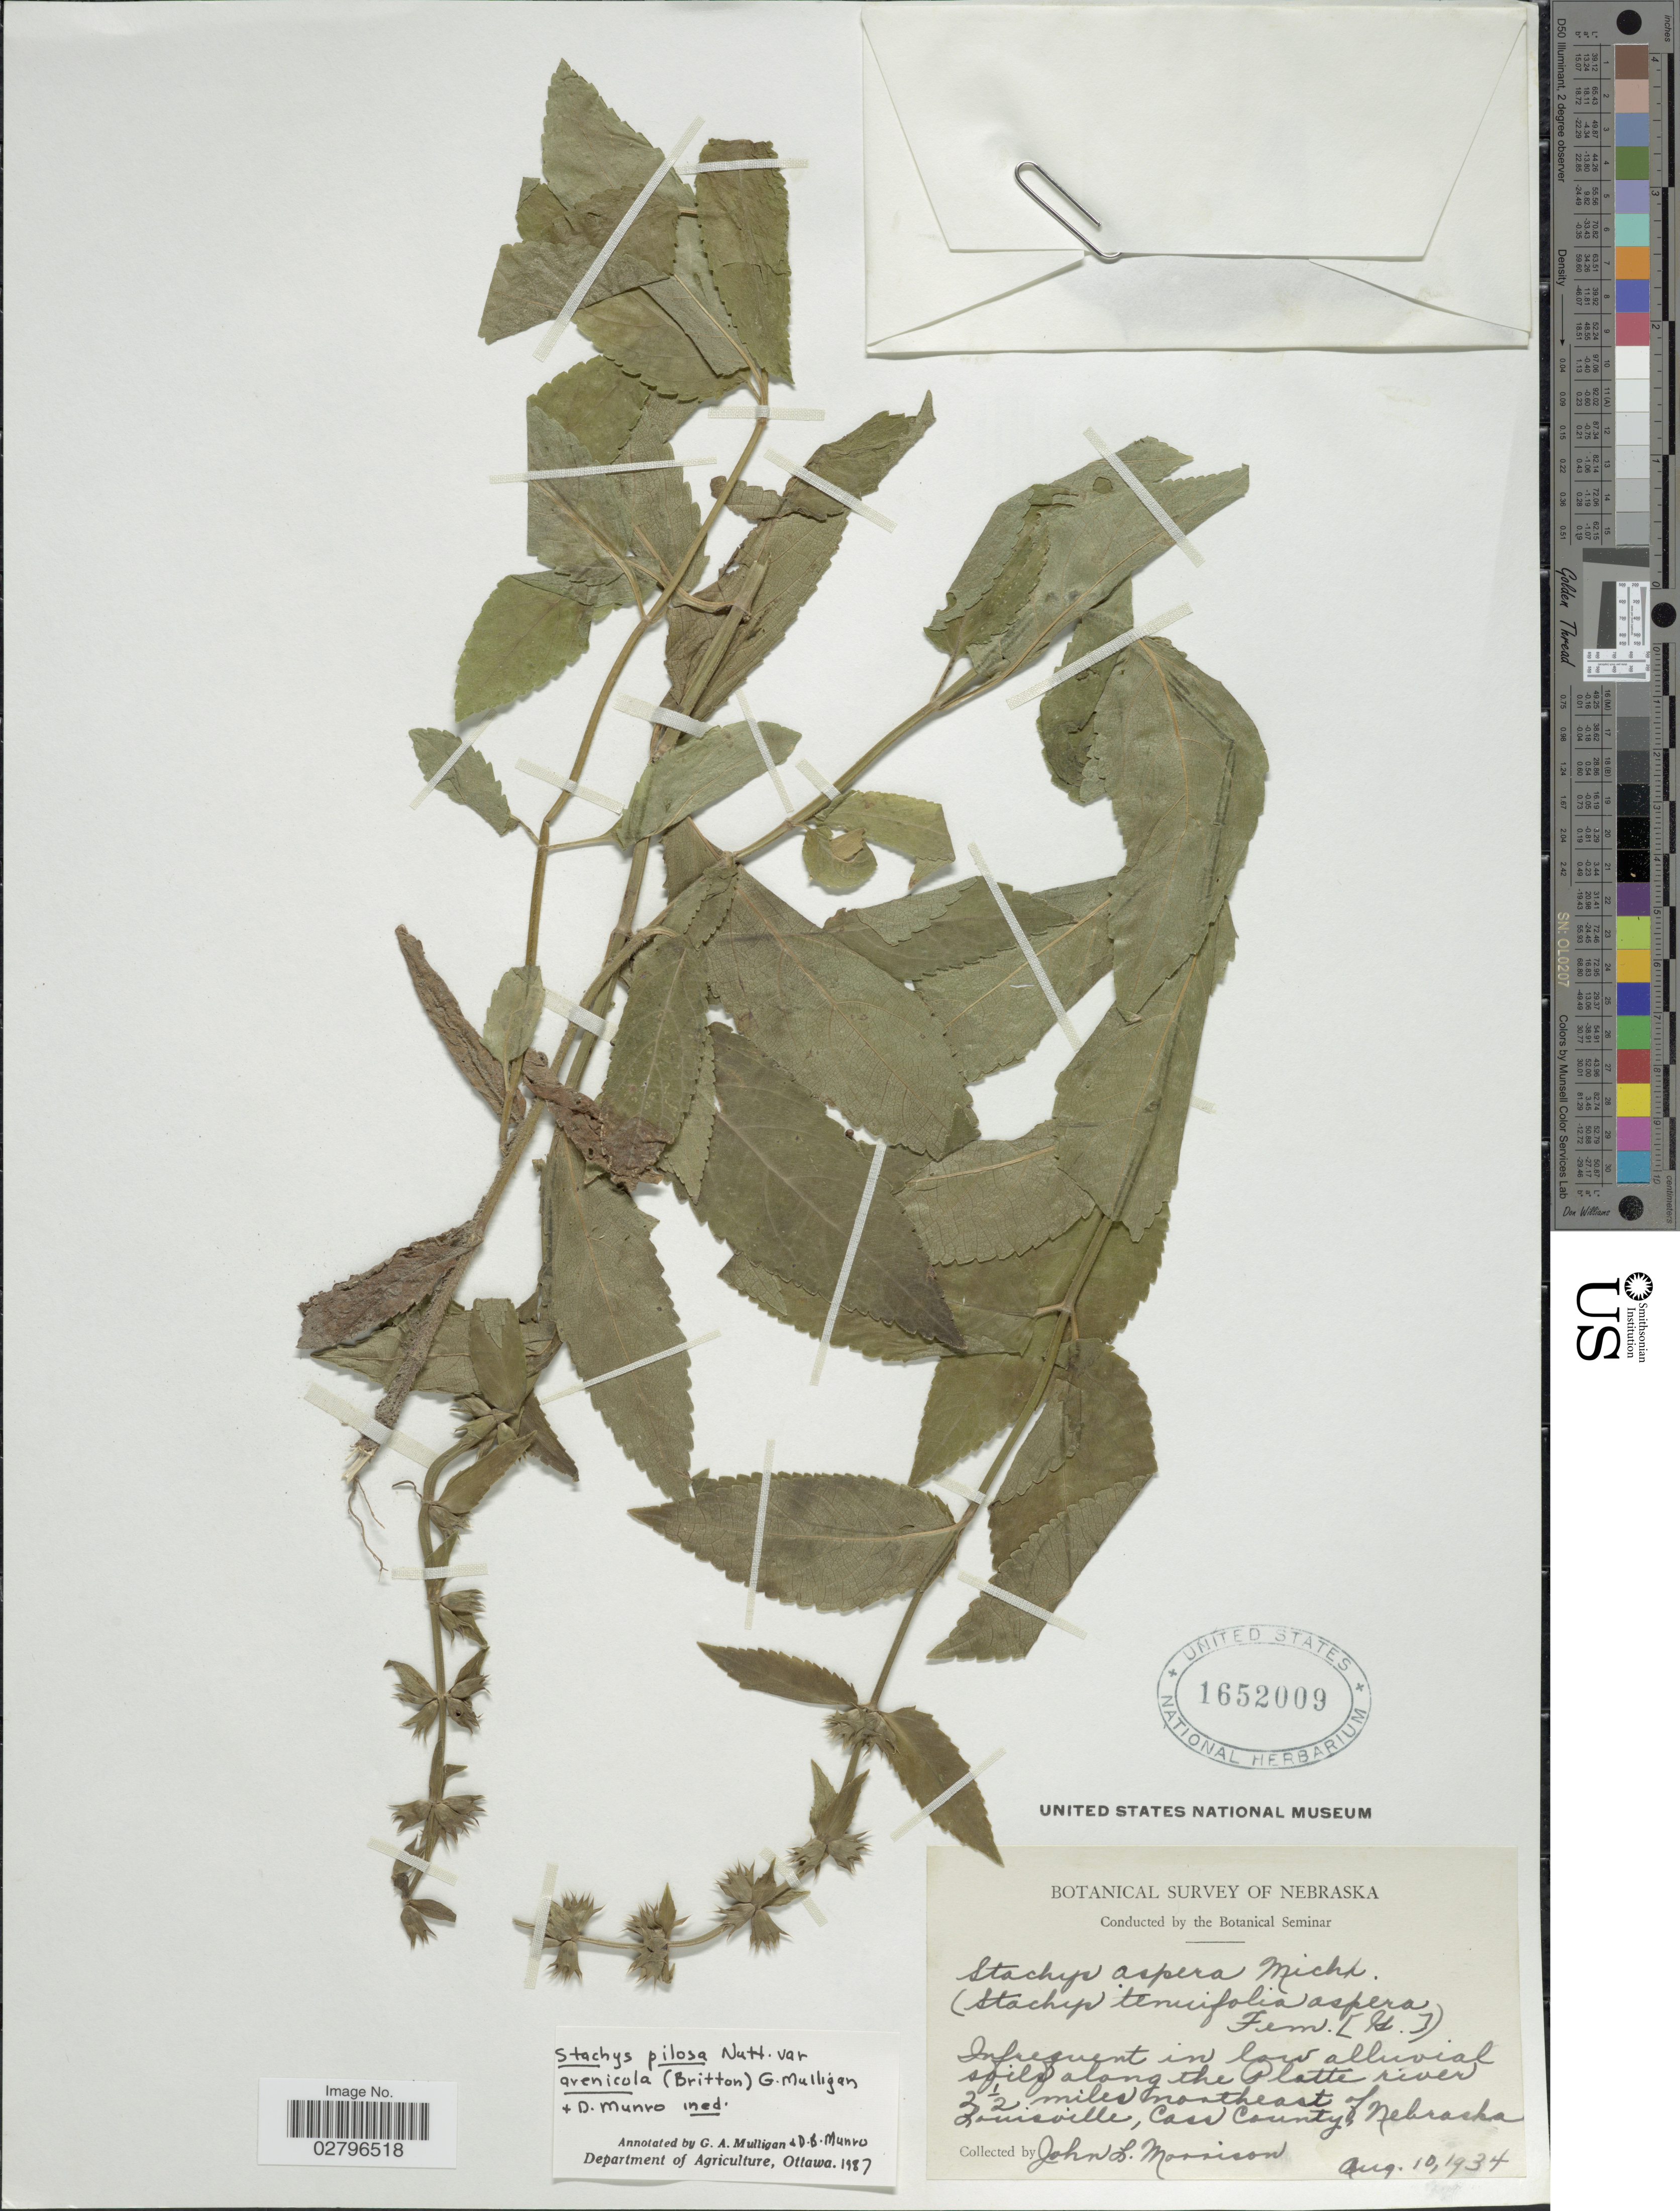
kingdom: Plantae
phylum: Tracheophyta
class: Magnoliopsida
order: Lamiales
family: Lamiaceae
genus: Stachys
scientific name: Stachys palustris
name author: L.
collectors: J. Morrison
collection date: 1934-08-10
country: United States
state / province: Nebraska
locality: Infrequent in low alluvial soil along the Platte river, 2½ miles northeast of Louisville, Cass County.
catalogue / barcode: US 1652009